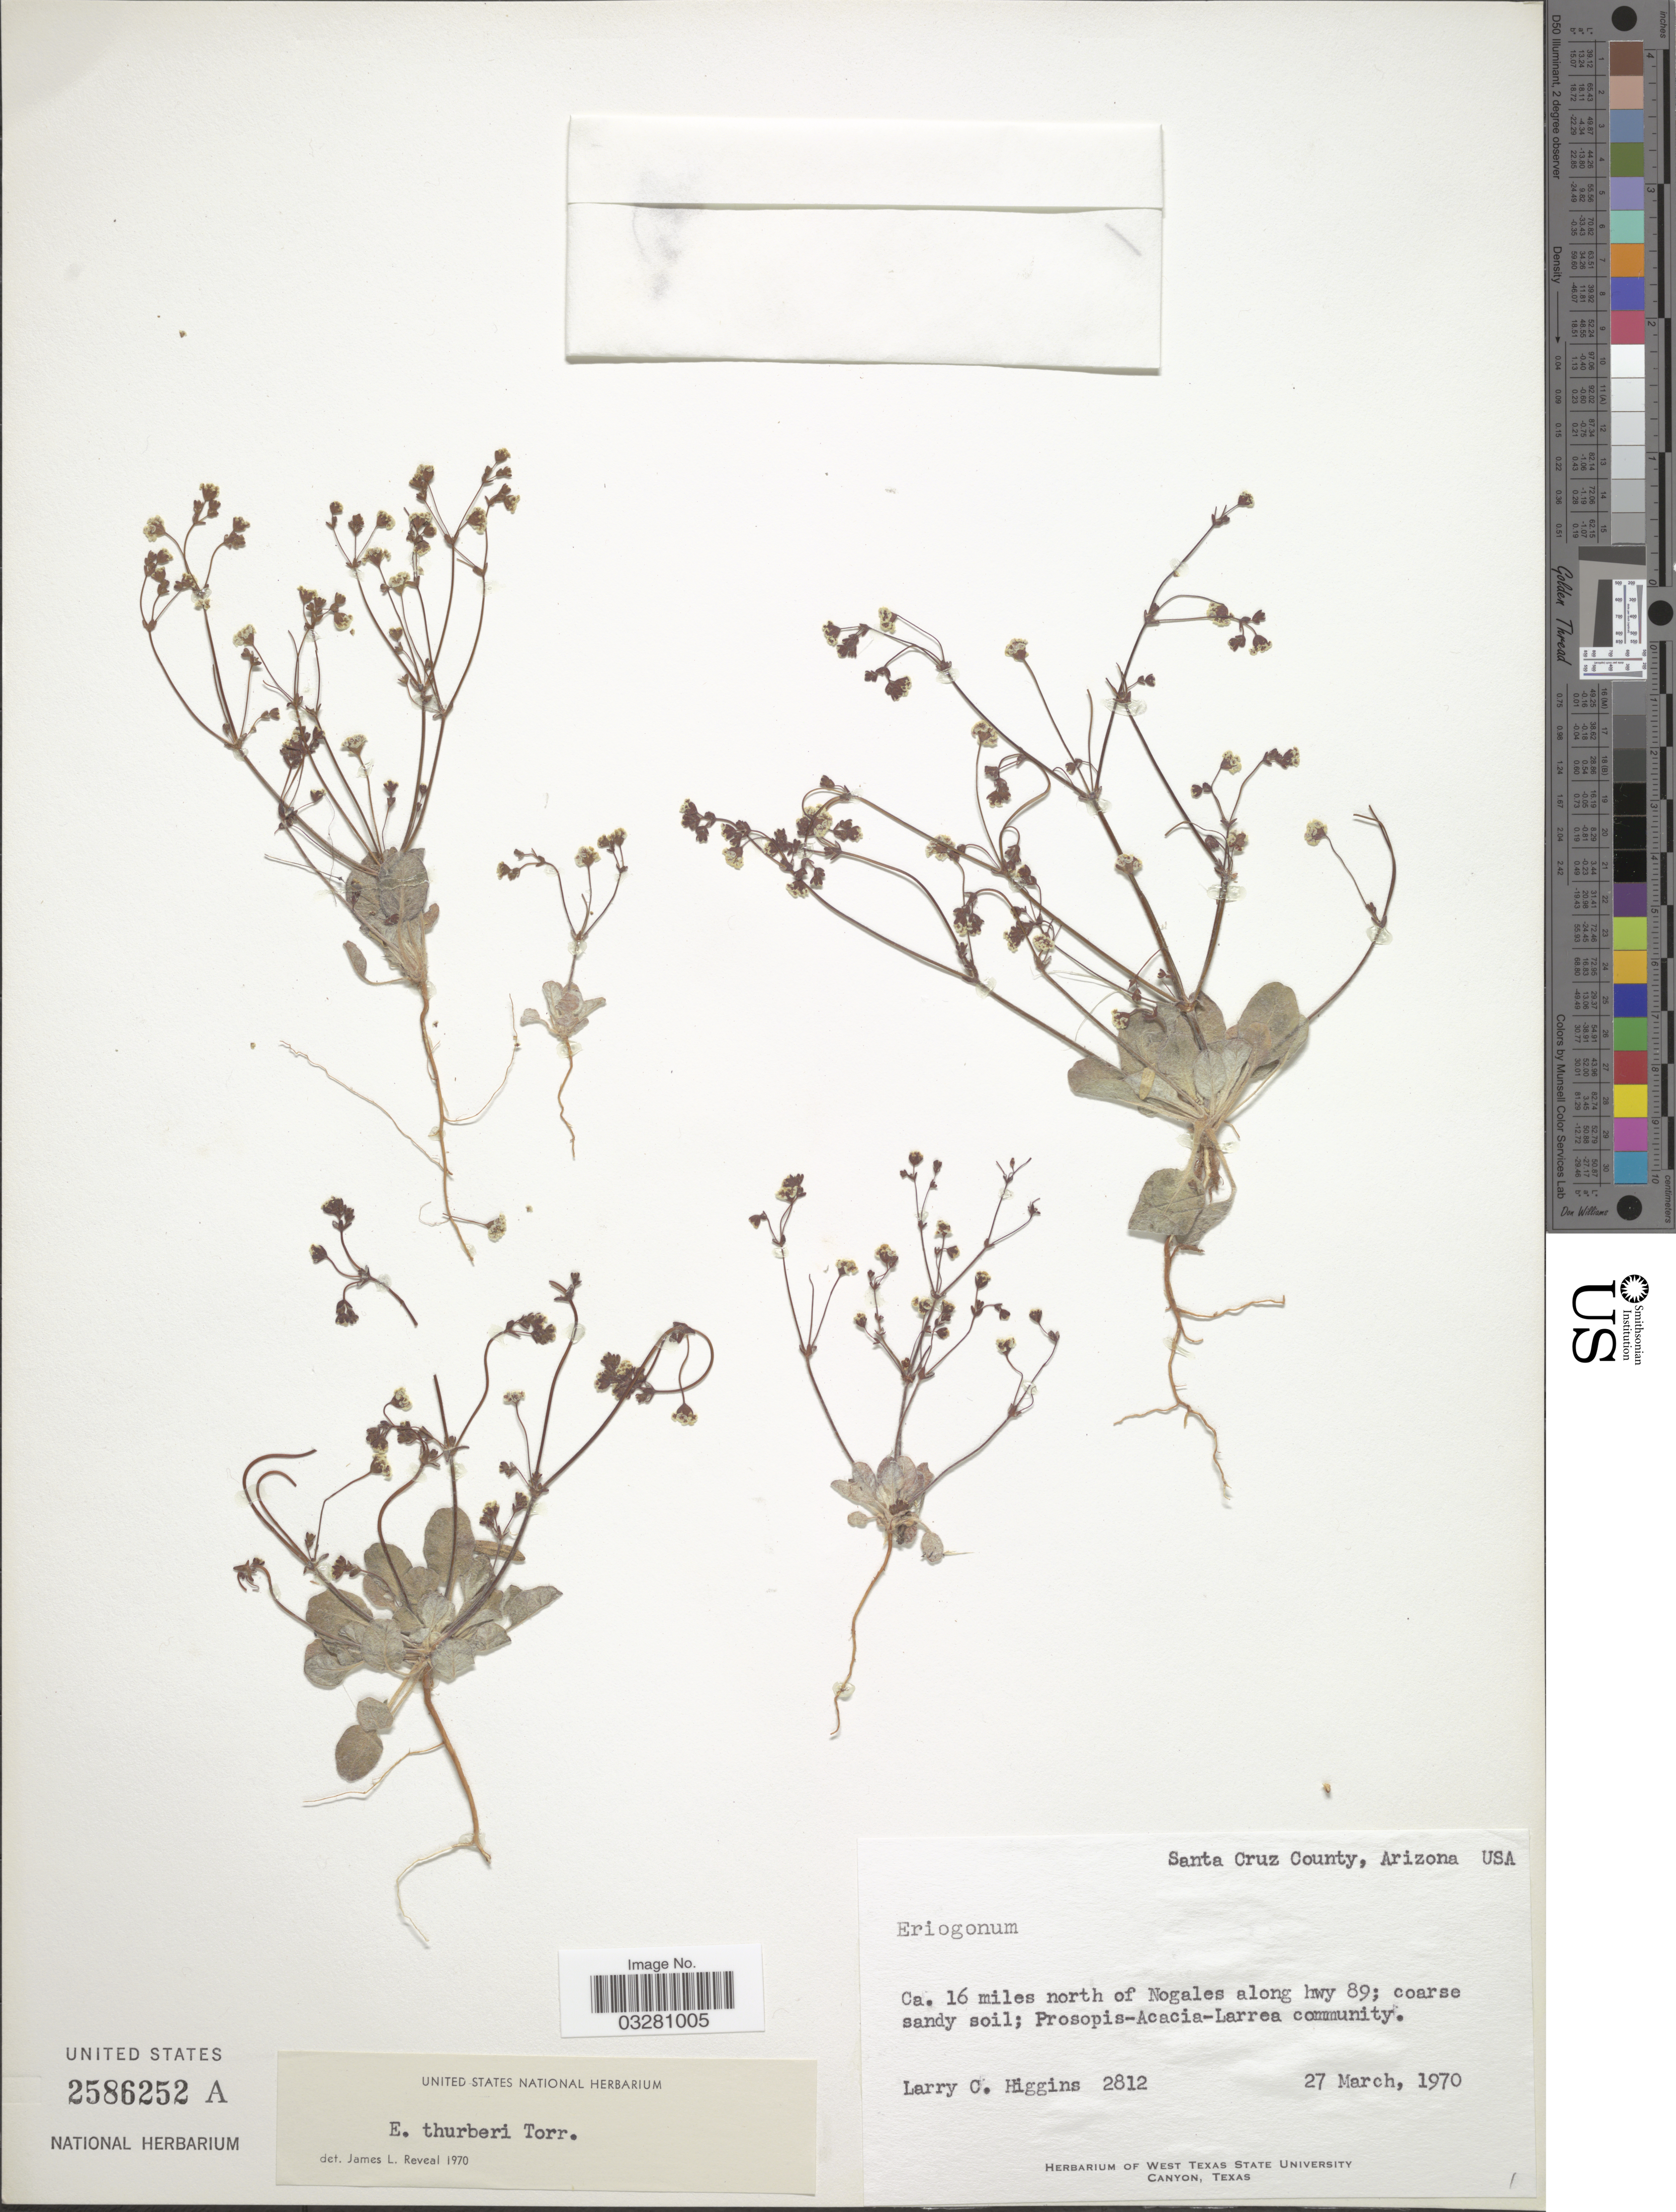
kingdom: Plantae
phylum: Tracheophyta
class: Magnoliopsida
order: Caryophyllales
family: Polygonaceae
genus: Eriogonum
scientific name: Eriogonum thurberi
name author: Torr.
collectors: L. Higgins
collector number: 2812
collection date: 1970-03-27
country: United States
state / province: Arizona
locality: Santa Cruz County, USA. Ca. 16 miles north of Nogales along hwy 89.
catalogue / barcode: US 2586252A